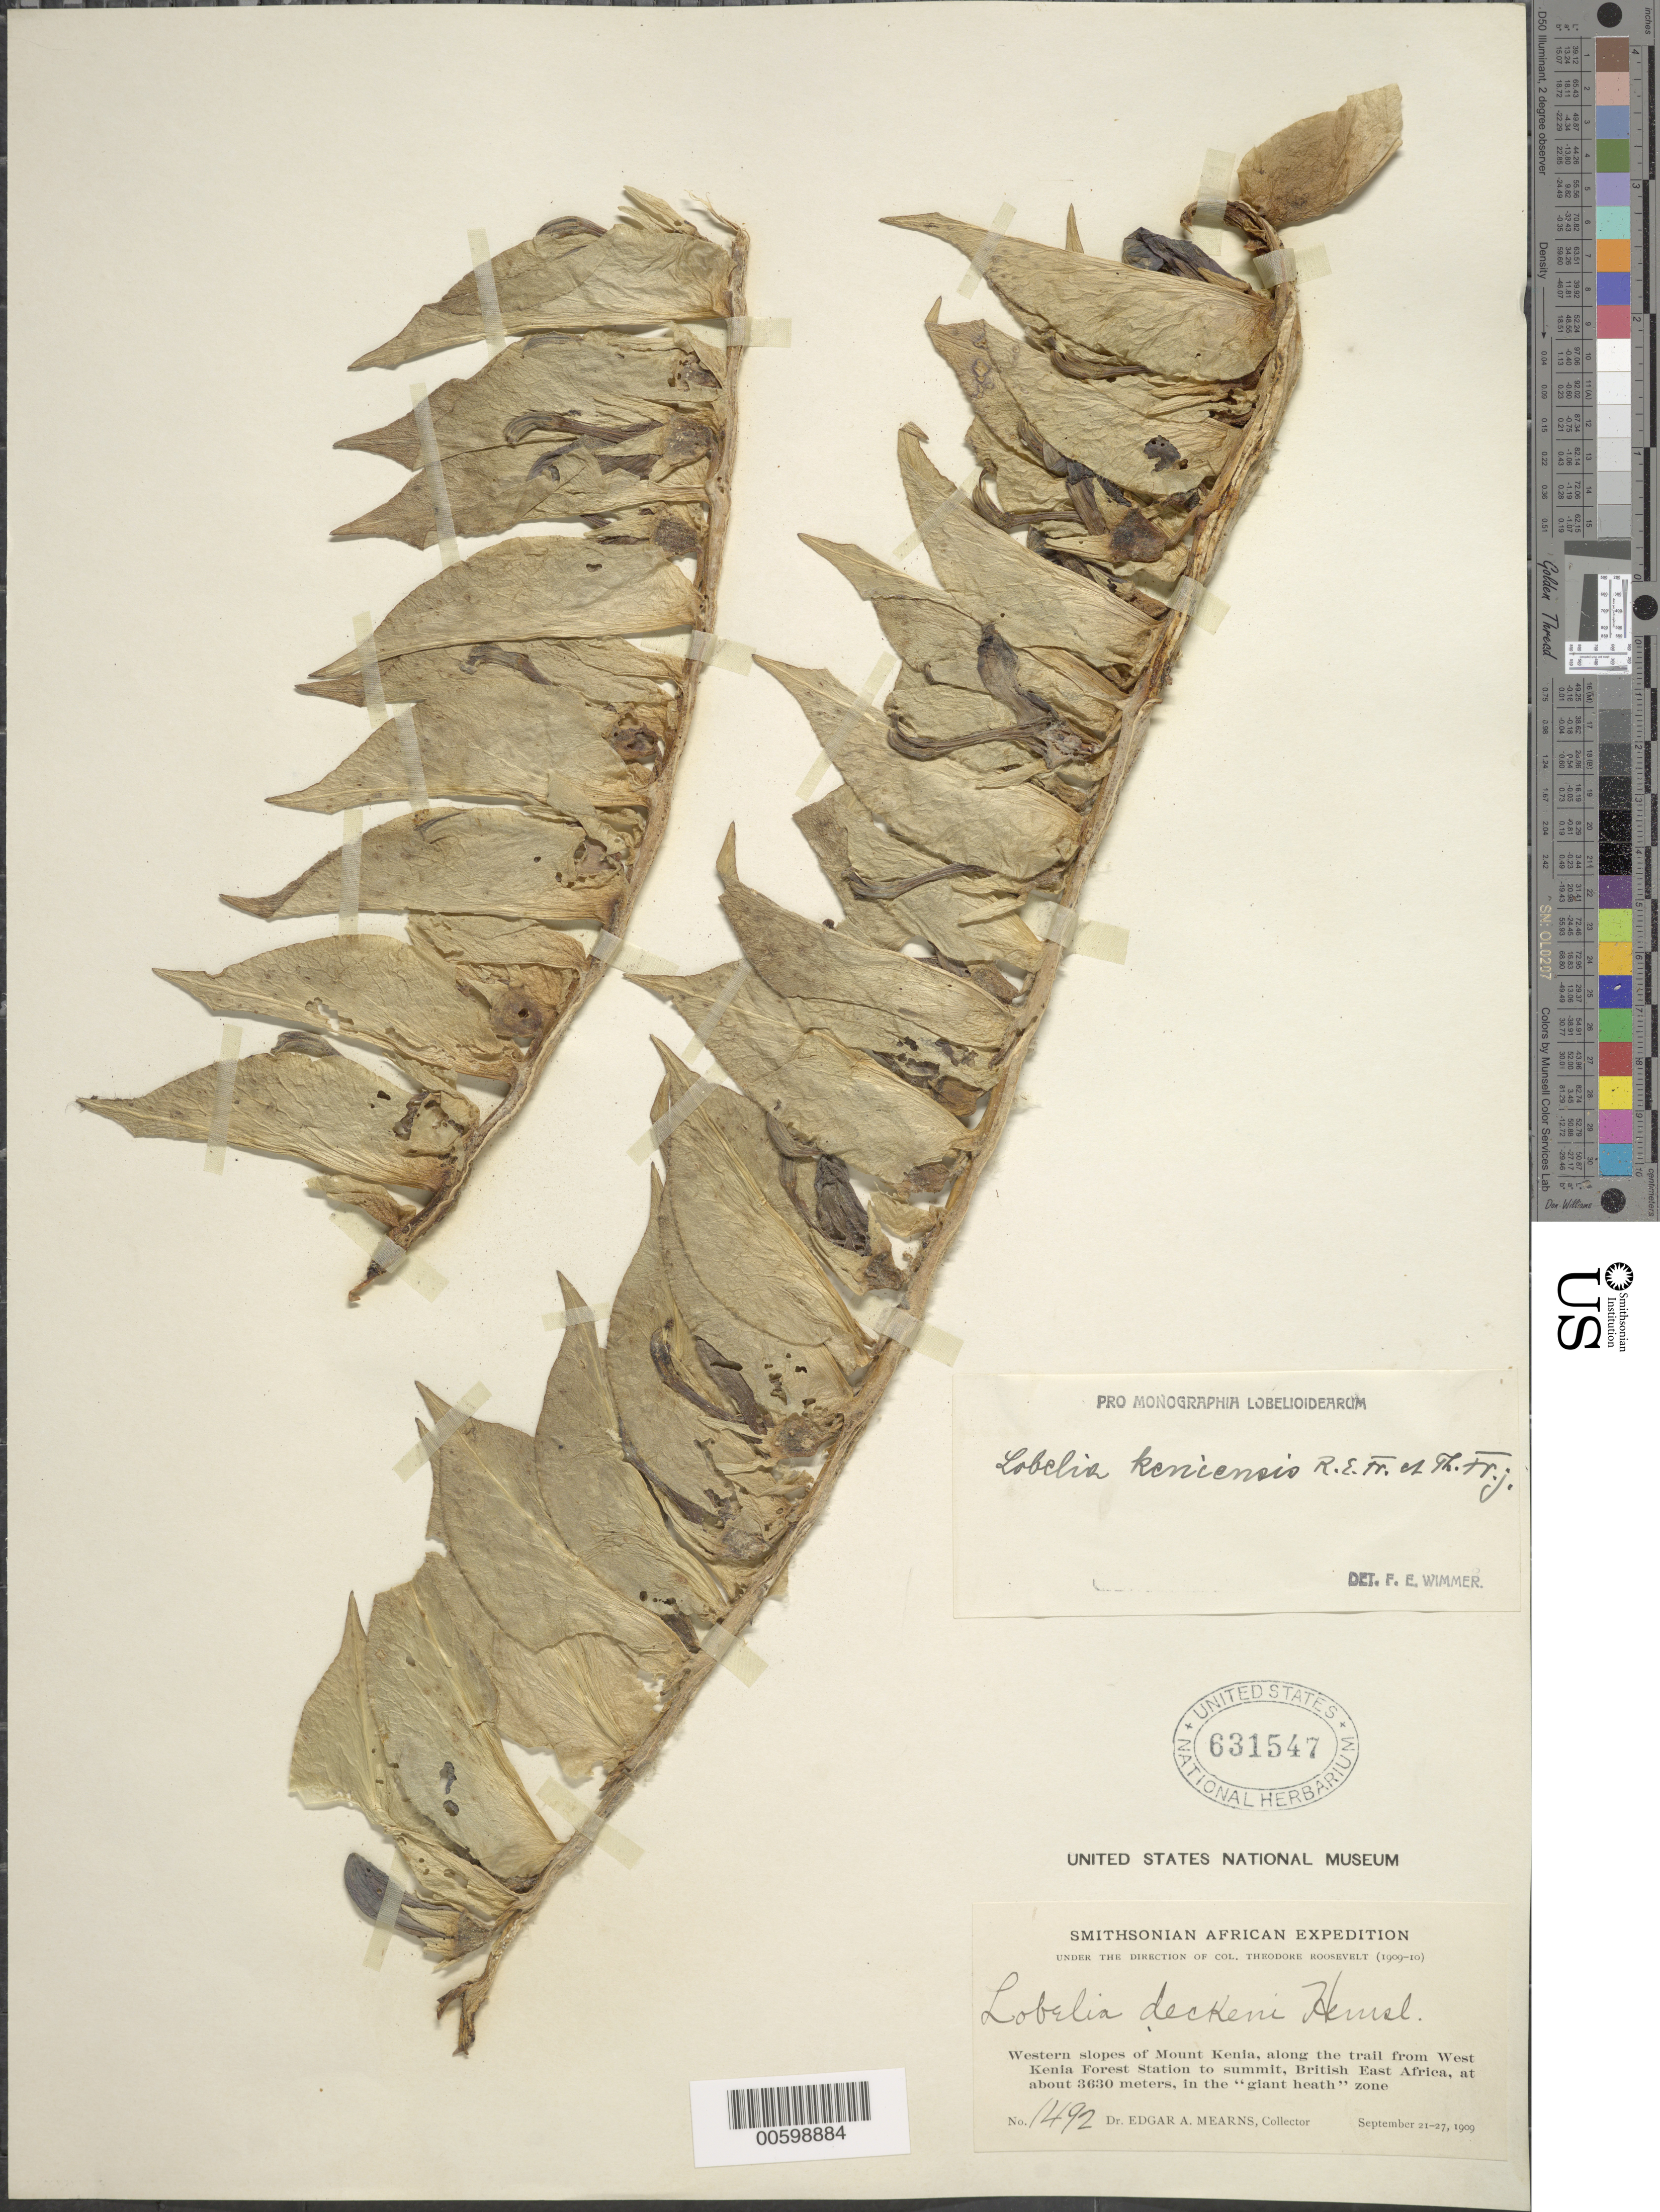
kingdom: Plantae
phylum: Tracheophyta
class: Magnoliopsida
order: Asterales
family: Campanulaceae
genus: Lobelia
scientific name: Lobelia keniensis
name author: Hemsl.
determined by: Wimmer, F. E.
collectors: E. A. Mearns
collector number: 1492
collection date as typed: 21 Sep 1909 to 27 Sep 1909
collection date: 1909-09-21/1909-09-27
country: Kenya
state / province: Nyeri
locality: Western upper slopes of Mount Kenya, above the "giant health" zone, along the from West Kenya Forest Station to summit, in the "giant health"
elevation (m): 3630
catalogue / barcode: US 631547